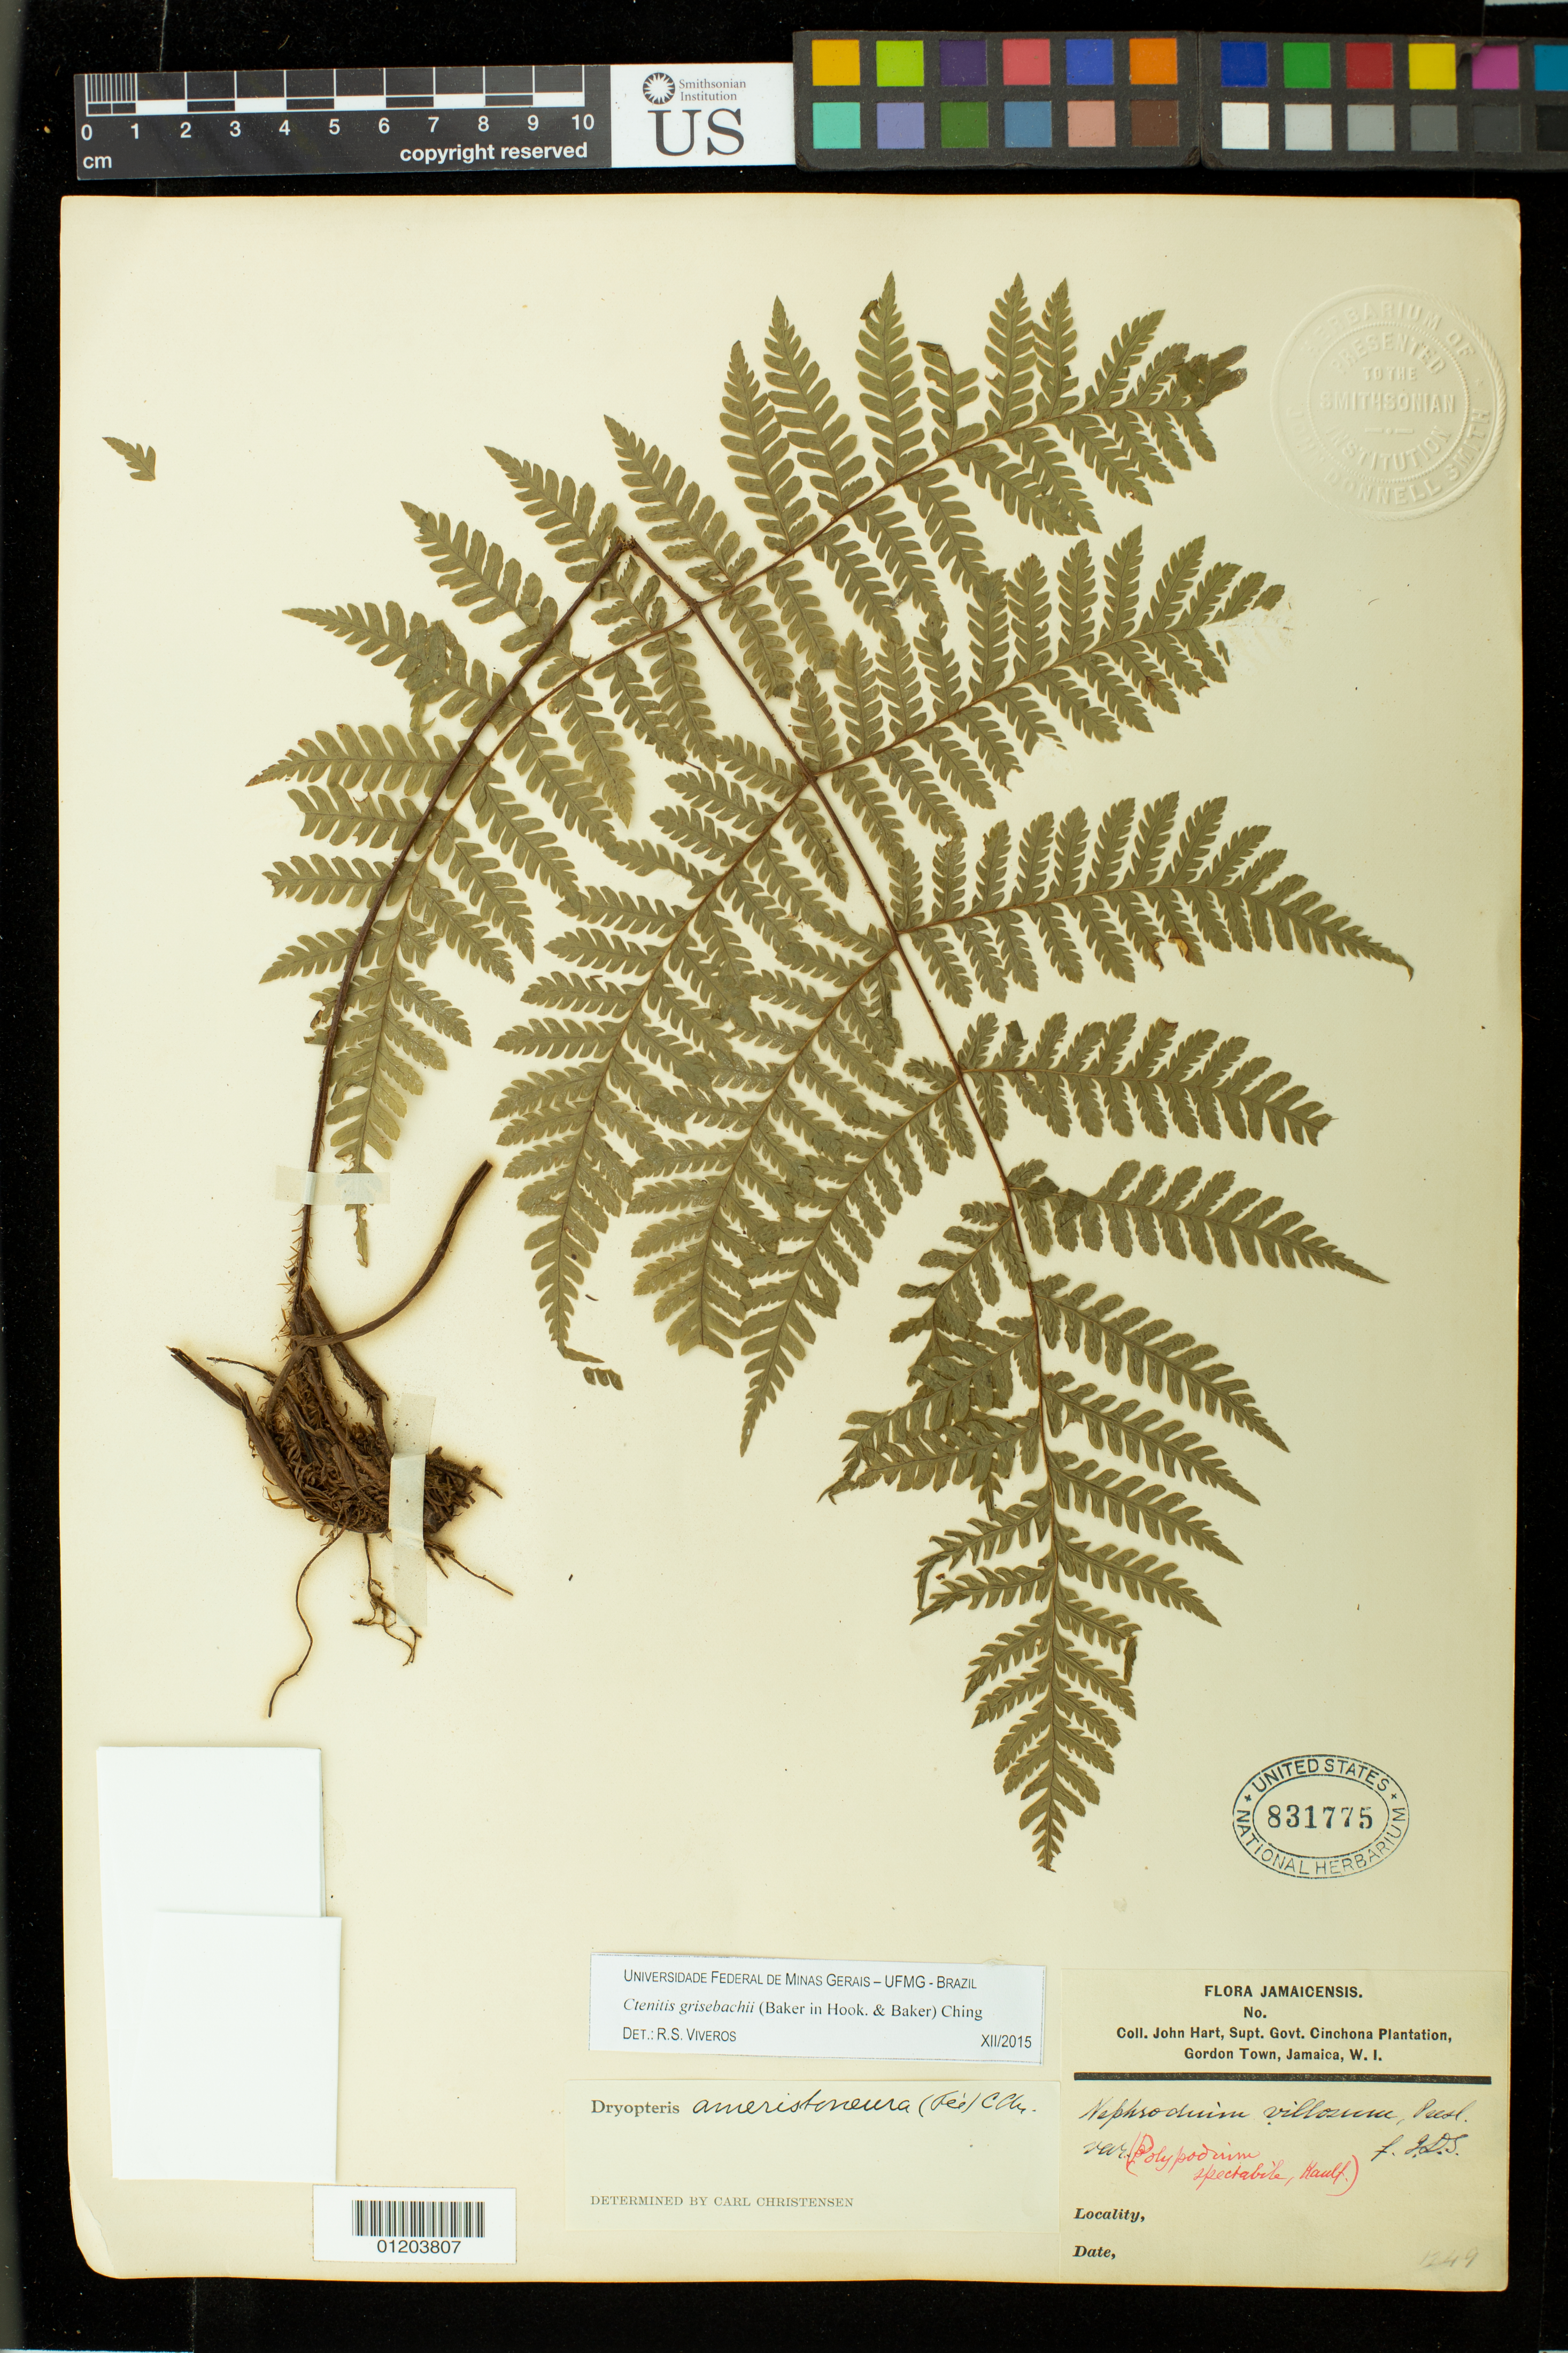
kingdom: Plantae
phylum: Tracheophyta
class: Polypodiopsida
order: Polypodiales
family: Dryopteridaceae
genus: Dryopteris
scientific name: Dryopteris ameristoneura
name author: C. Chr.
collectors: J. H. Hart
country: Jamaica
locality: Cinchona Plantation, Gordon Town.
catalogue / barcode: US 831775